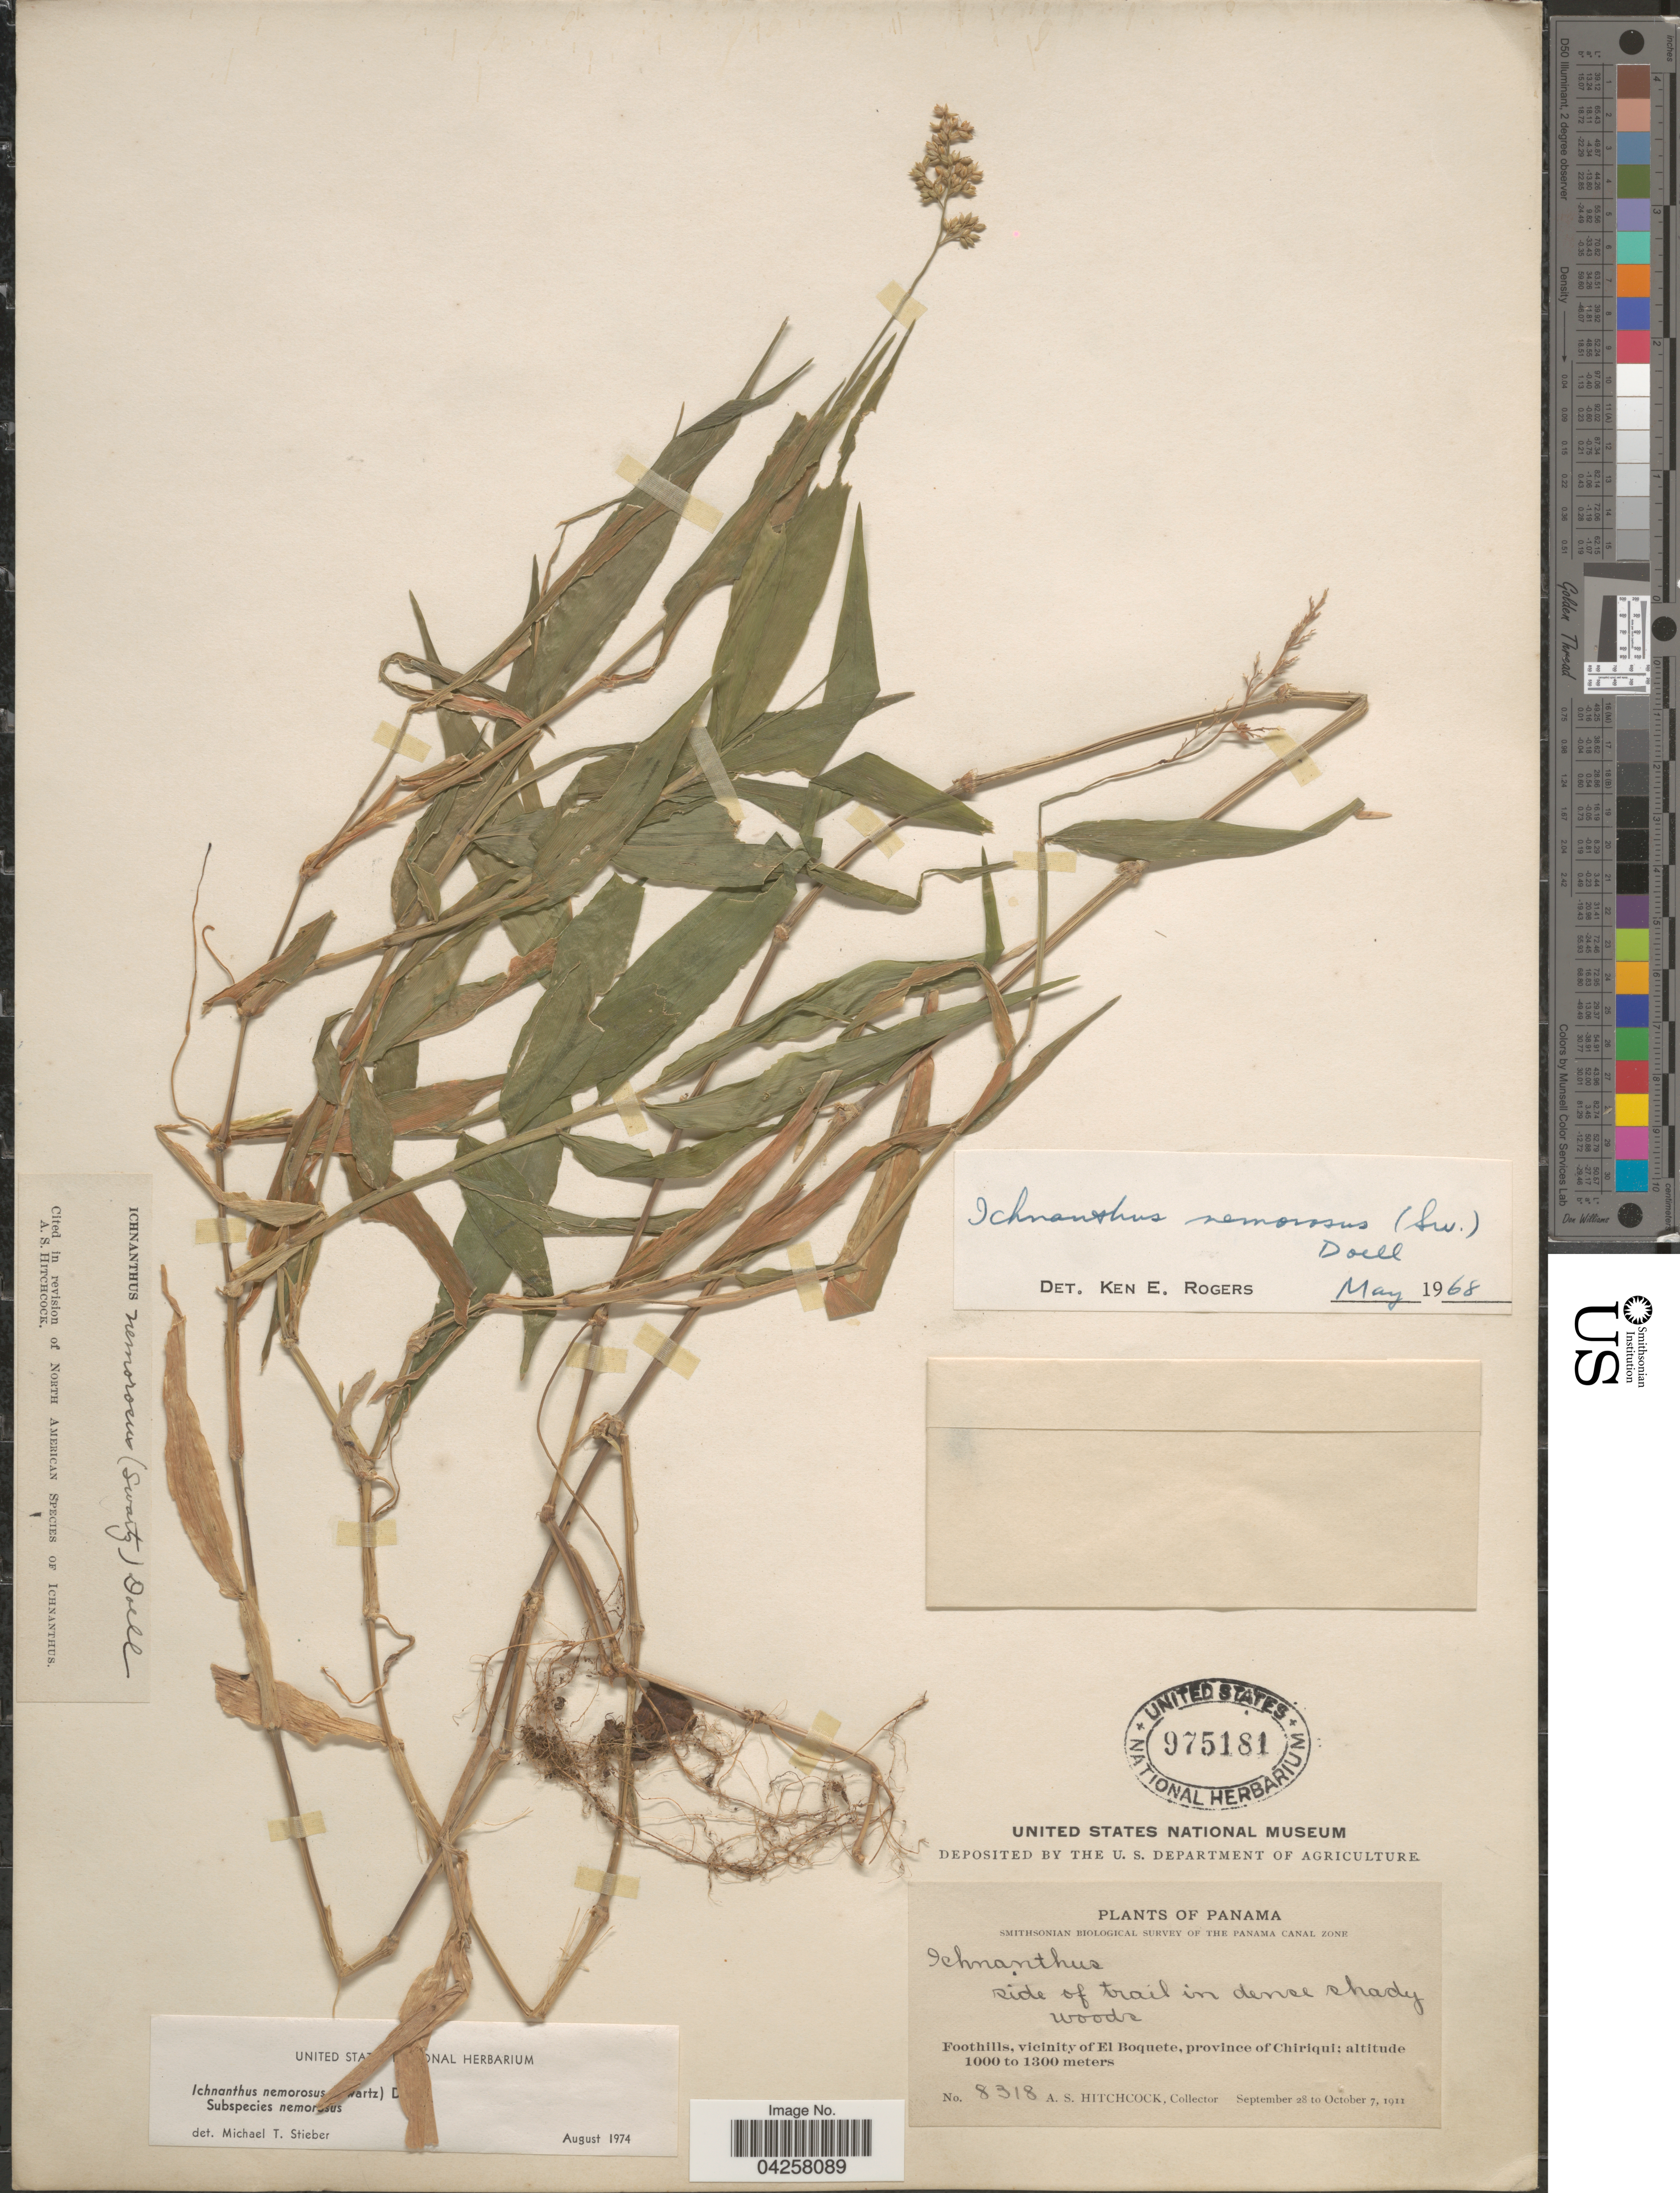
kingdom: Plantae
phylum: Tracheophyta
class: Liliopsida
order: Poales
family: Poaceae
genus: Hildaea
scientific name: Hildaea nemorosa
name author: (Sw.) C. Silva & R.P. Oliveira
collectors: A. S. Hitchcock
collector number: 8318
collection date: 1911-09-28/1911-10-07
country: Panama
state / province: Chiriqui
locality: Smithsonian Biological Survey of the Panama Canal Zone. Foothills, vicinity of El Boquete.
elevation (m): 1000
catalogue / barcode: US 975181